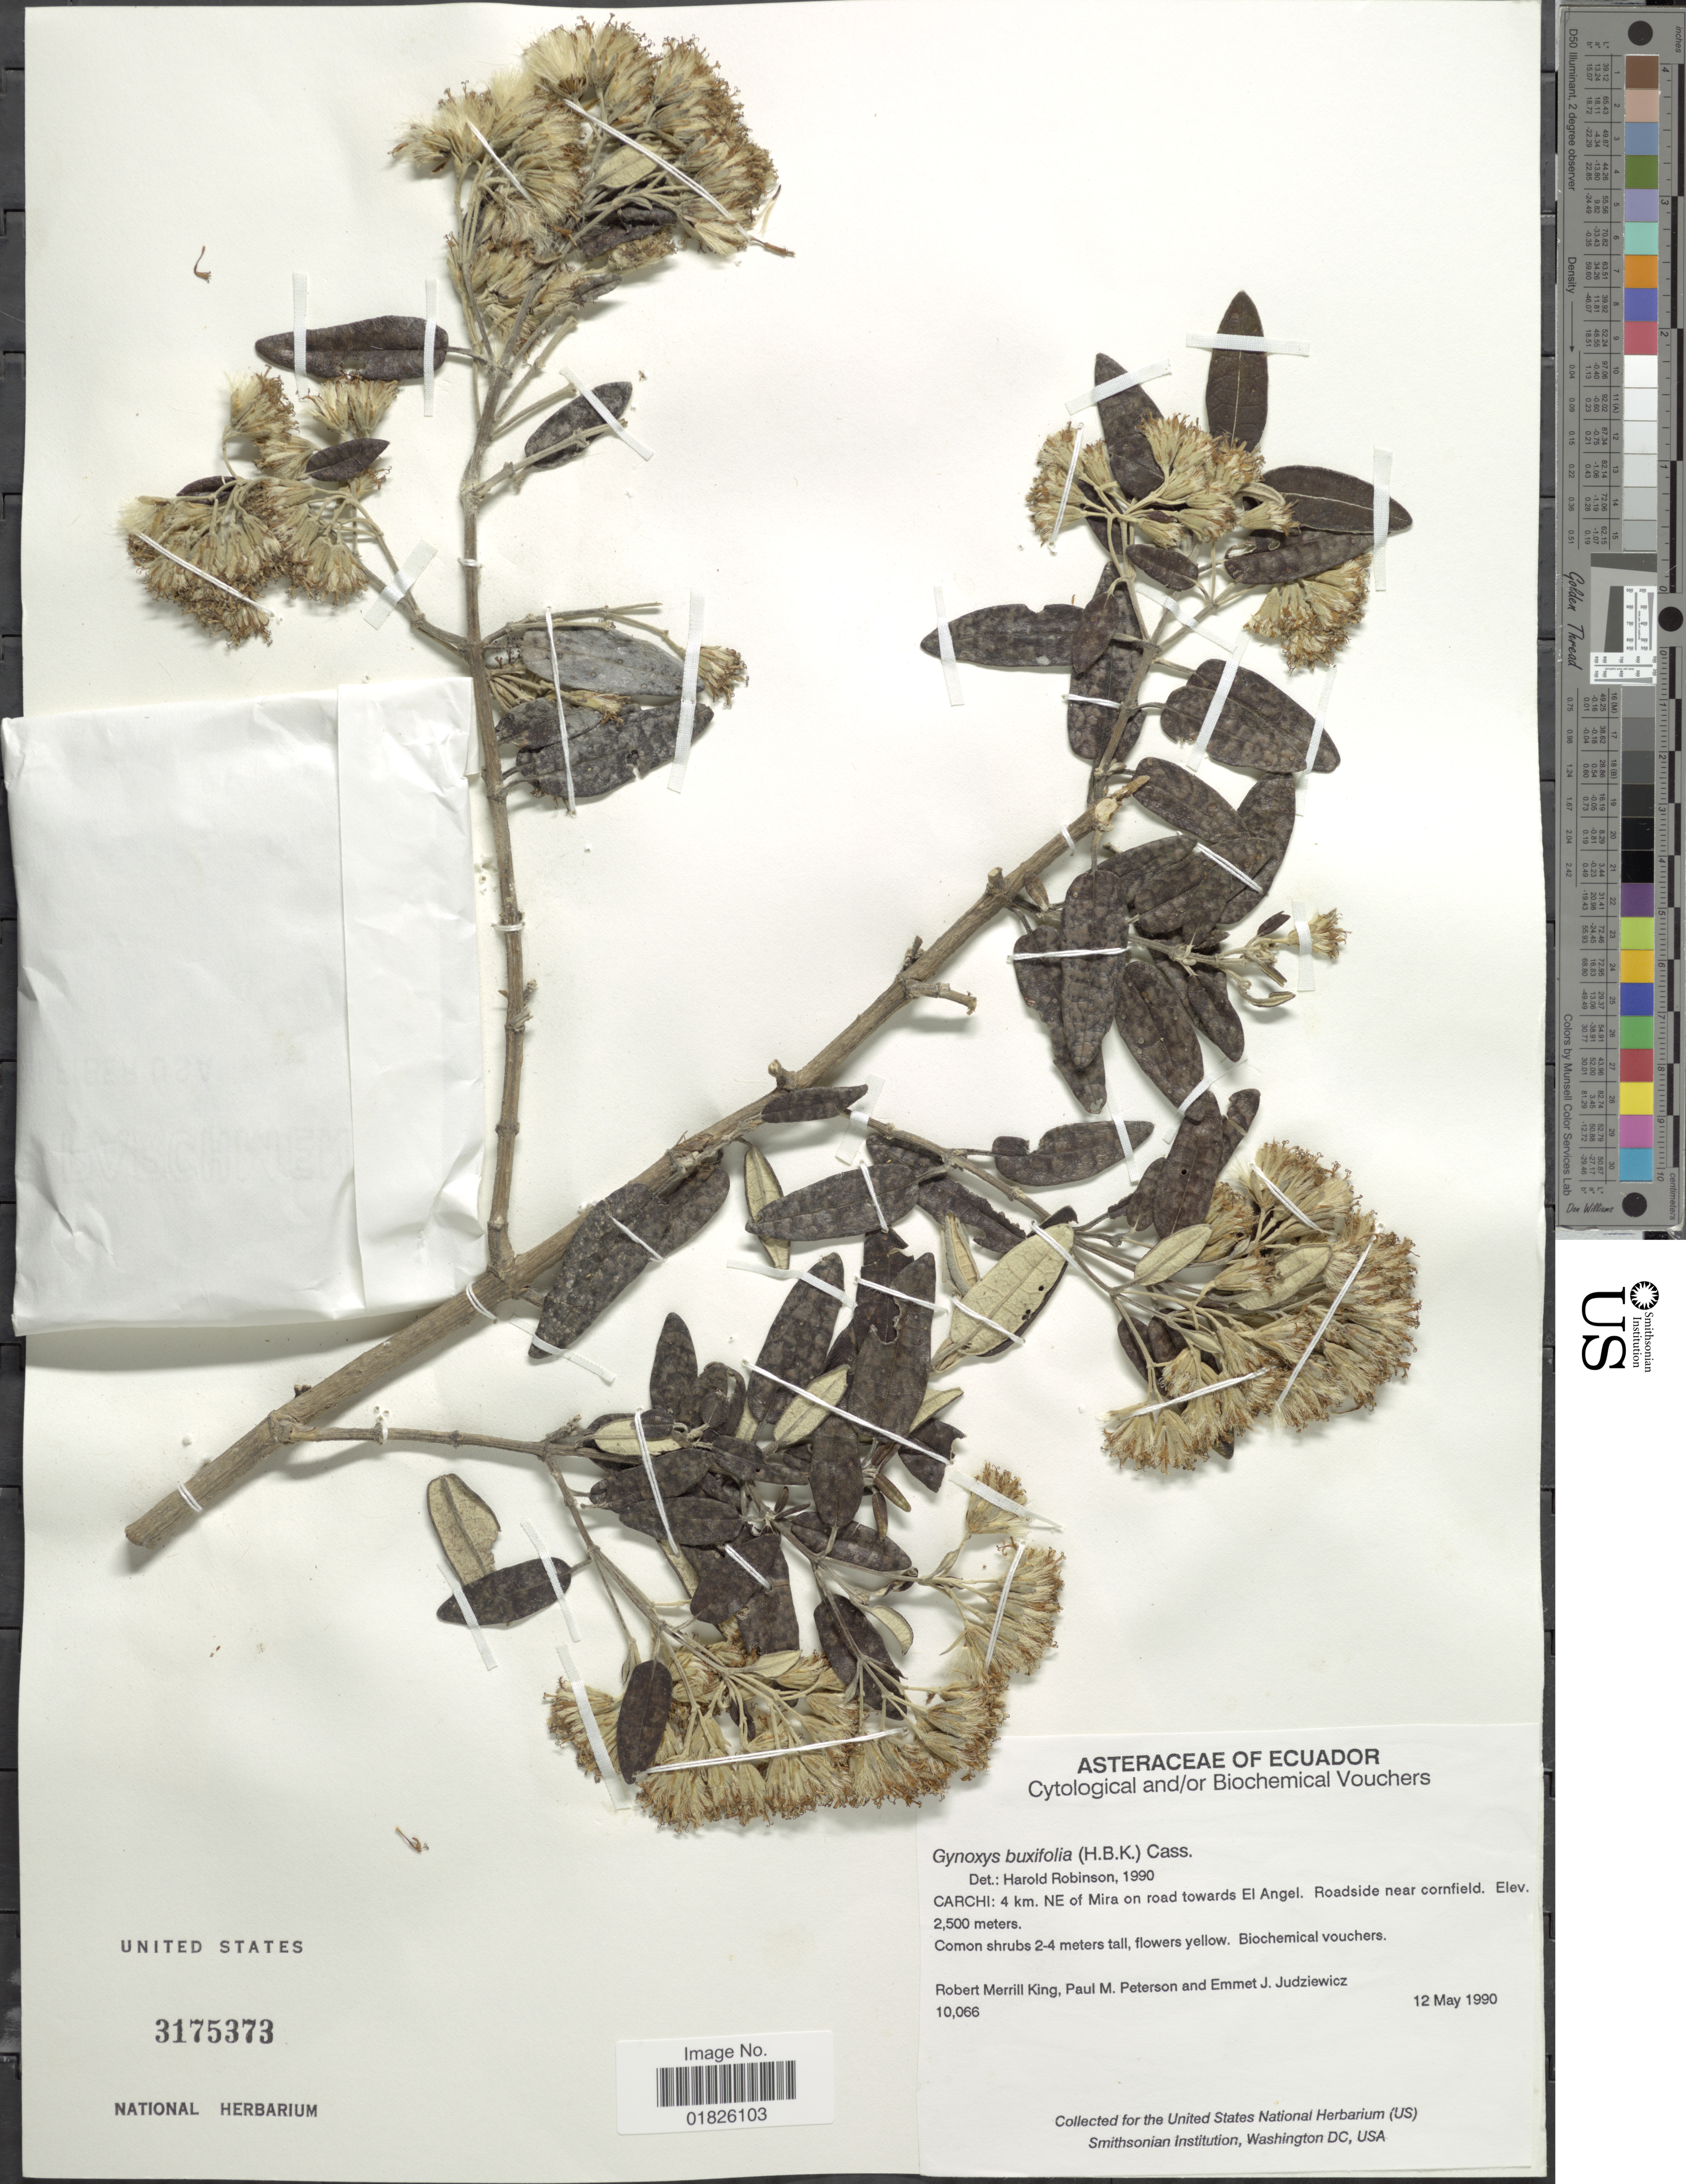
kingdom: Plantae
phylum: Tracheophyta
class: Magnoliopsida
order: Asterales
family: Asteraceae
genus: Gynoxys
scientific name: Gynoxys buxifolia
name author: (Kunth) Cass.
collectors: R. M. King, P. M. Peterson & E. J. Judziewicz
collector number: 10066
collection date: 1990-05-12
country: Ecuador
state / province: Carchi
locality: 4 km. NE of Mira on road towards El Angel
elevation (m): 2500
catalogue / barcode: US 3175373